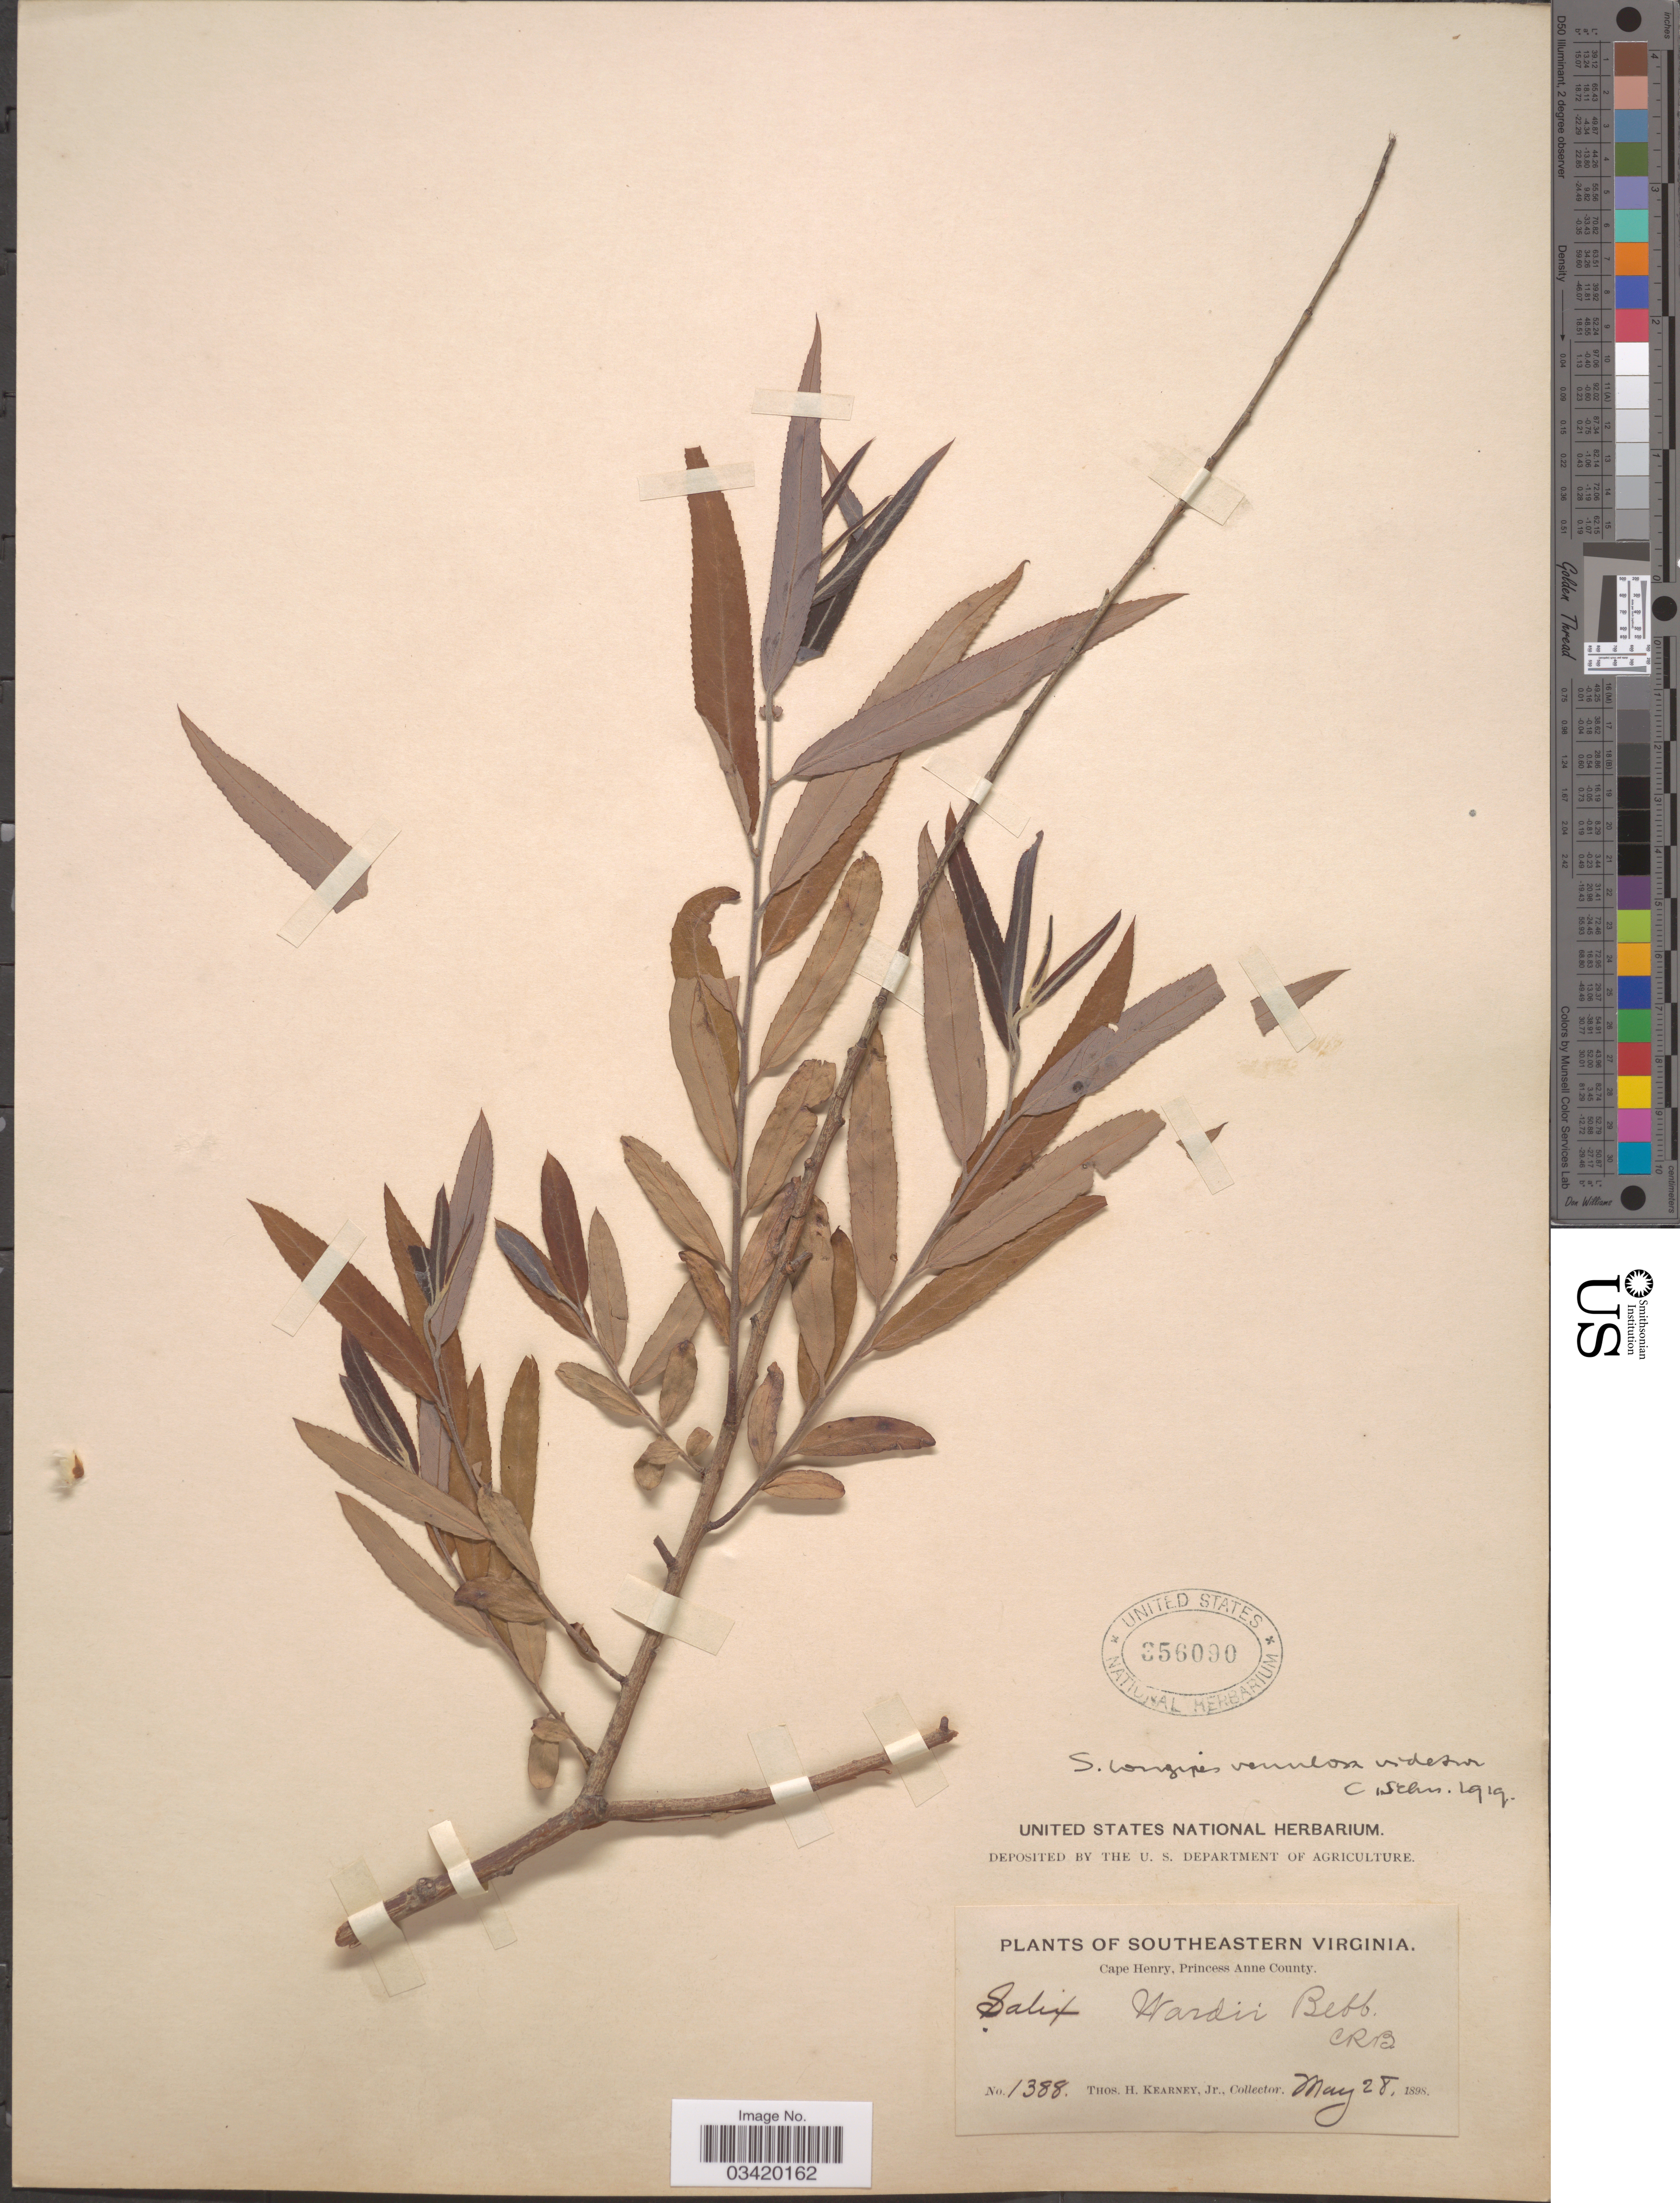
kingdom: Plantae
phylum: Tracheophyta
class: Magnoliopsida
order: Malpighiales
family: Salicaceae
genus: Salix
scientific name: Salix caroliniana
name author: Michx.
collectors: T. H. Kearney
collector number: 1388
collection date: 1898-05-28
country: United States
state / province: Virginia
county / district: City of Virginia Beach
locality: Southeastern Virginia. Cape Henry, Princess Anne (=historic county name) County.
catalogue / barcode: US 356090